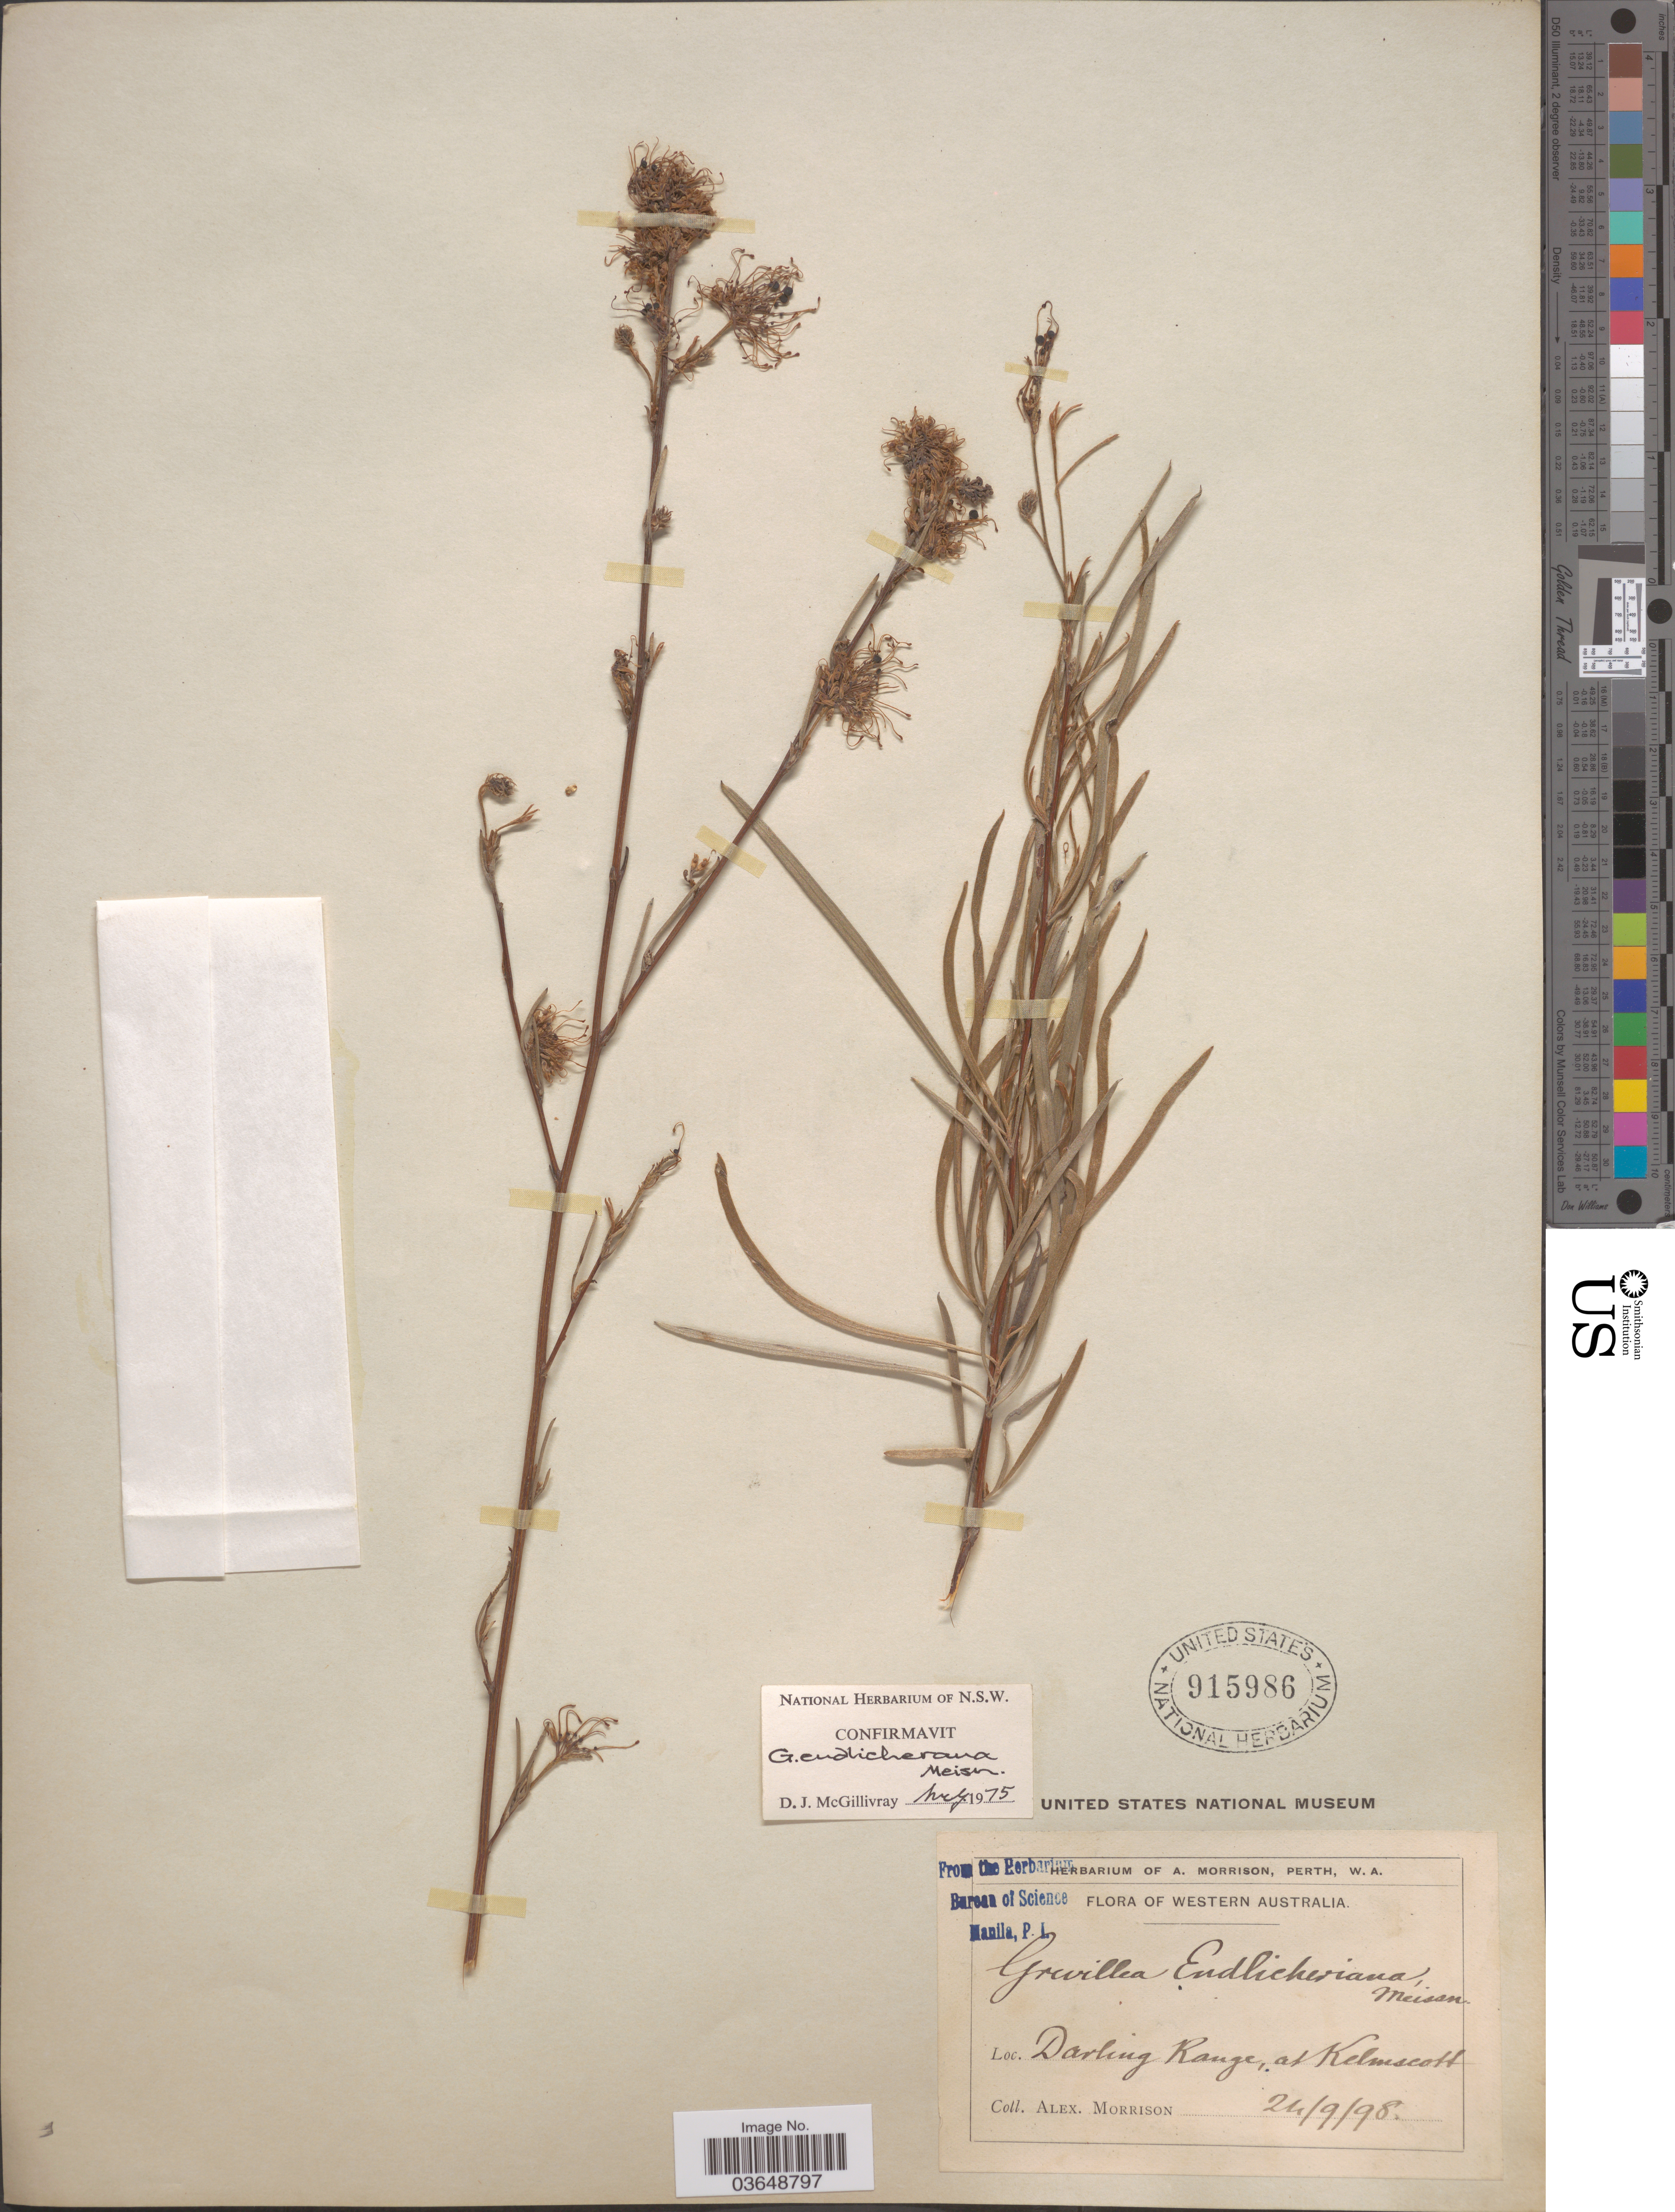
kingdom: Plantae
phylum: Tracheophyta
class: Magnoliopsida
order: Proteales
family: Proteaceae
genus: Grevillea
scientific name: Grevillea endlicheriana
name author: Meisn.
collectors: A. Morrison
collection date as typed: Transcribed d/m/y: 24/9/98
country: Australia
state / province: Western Australia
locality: Darling Range, at Kelmscott.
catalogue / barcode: US 915986